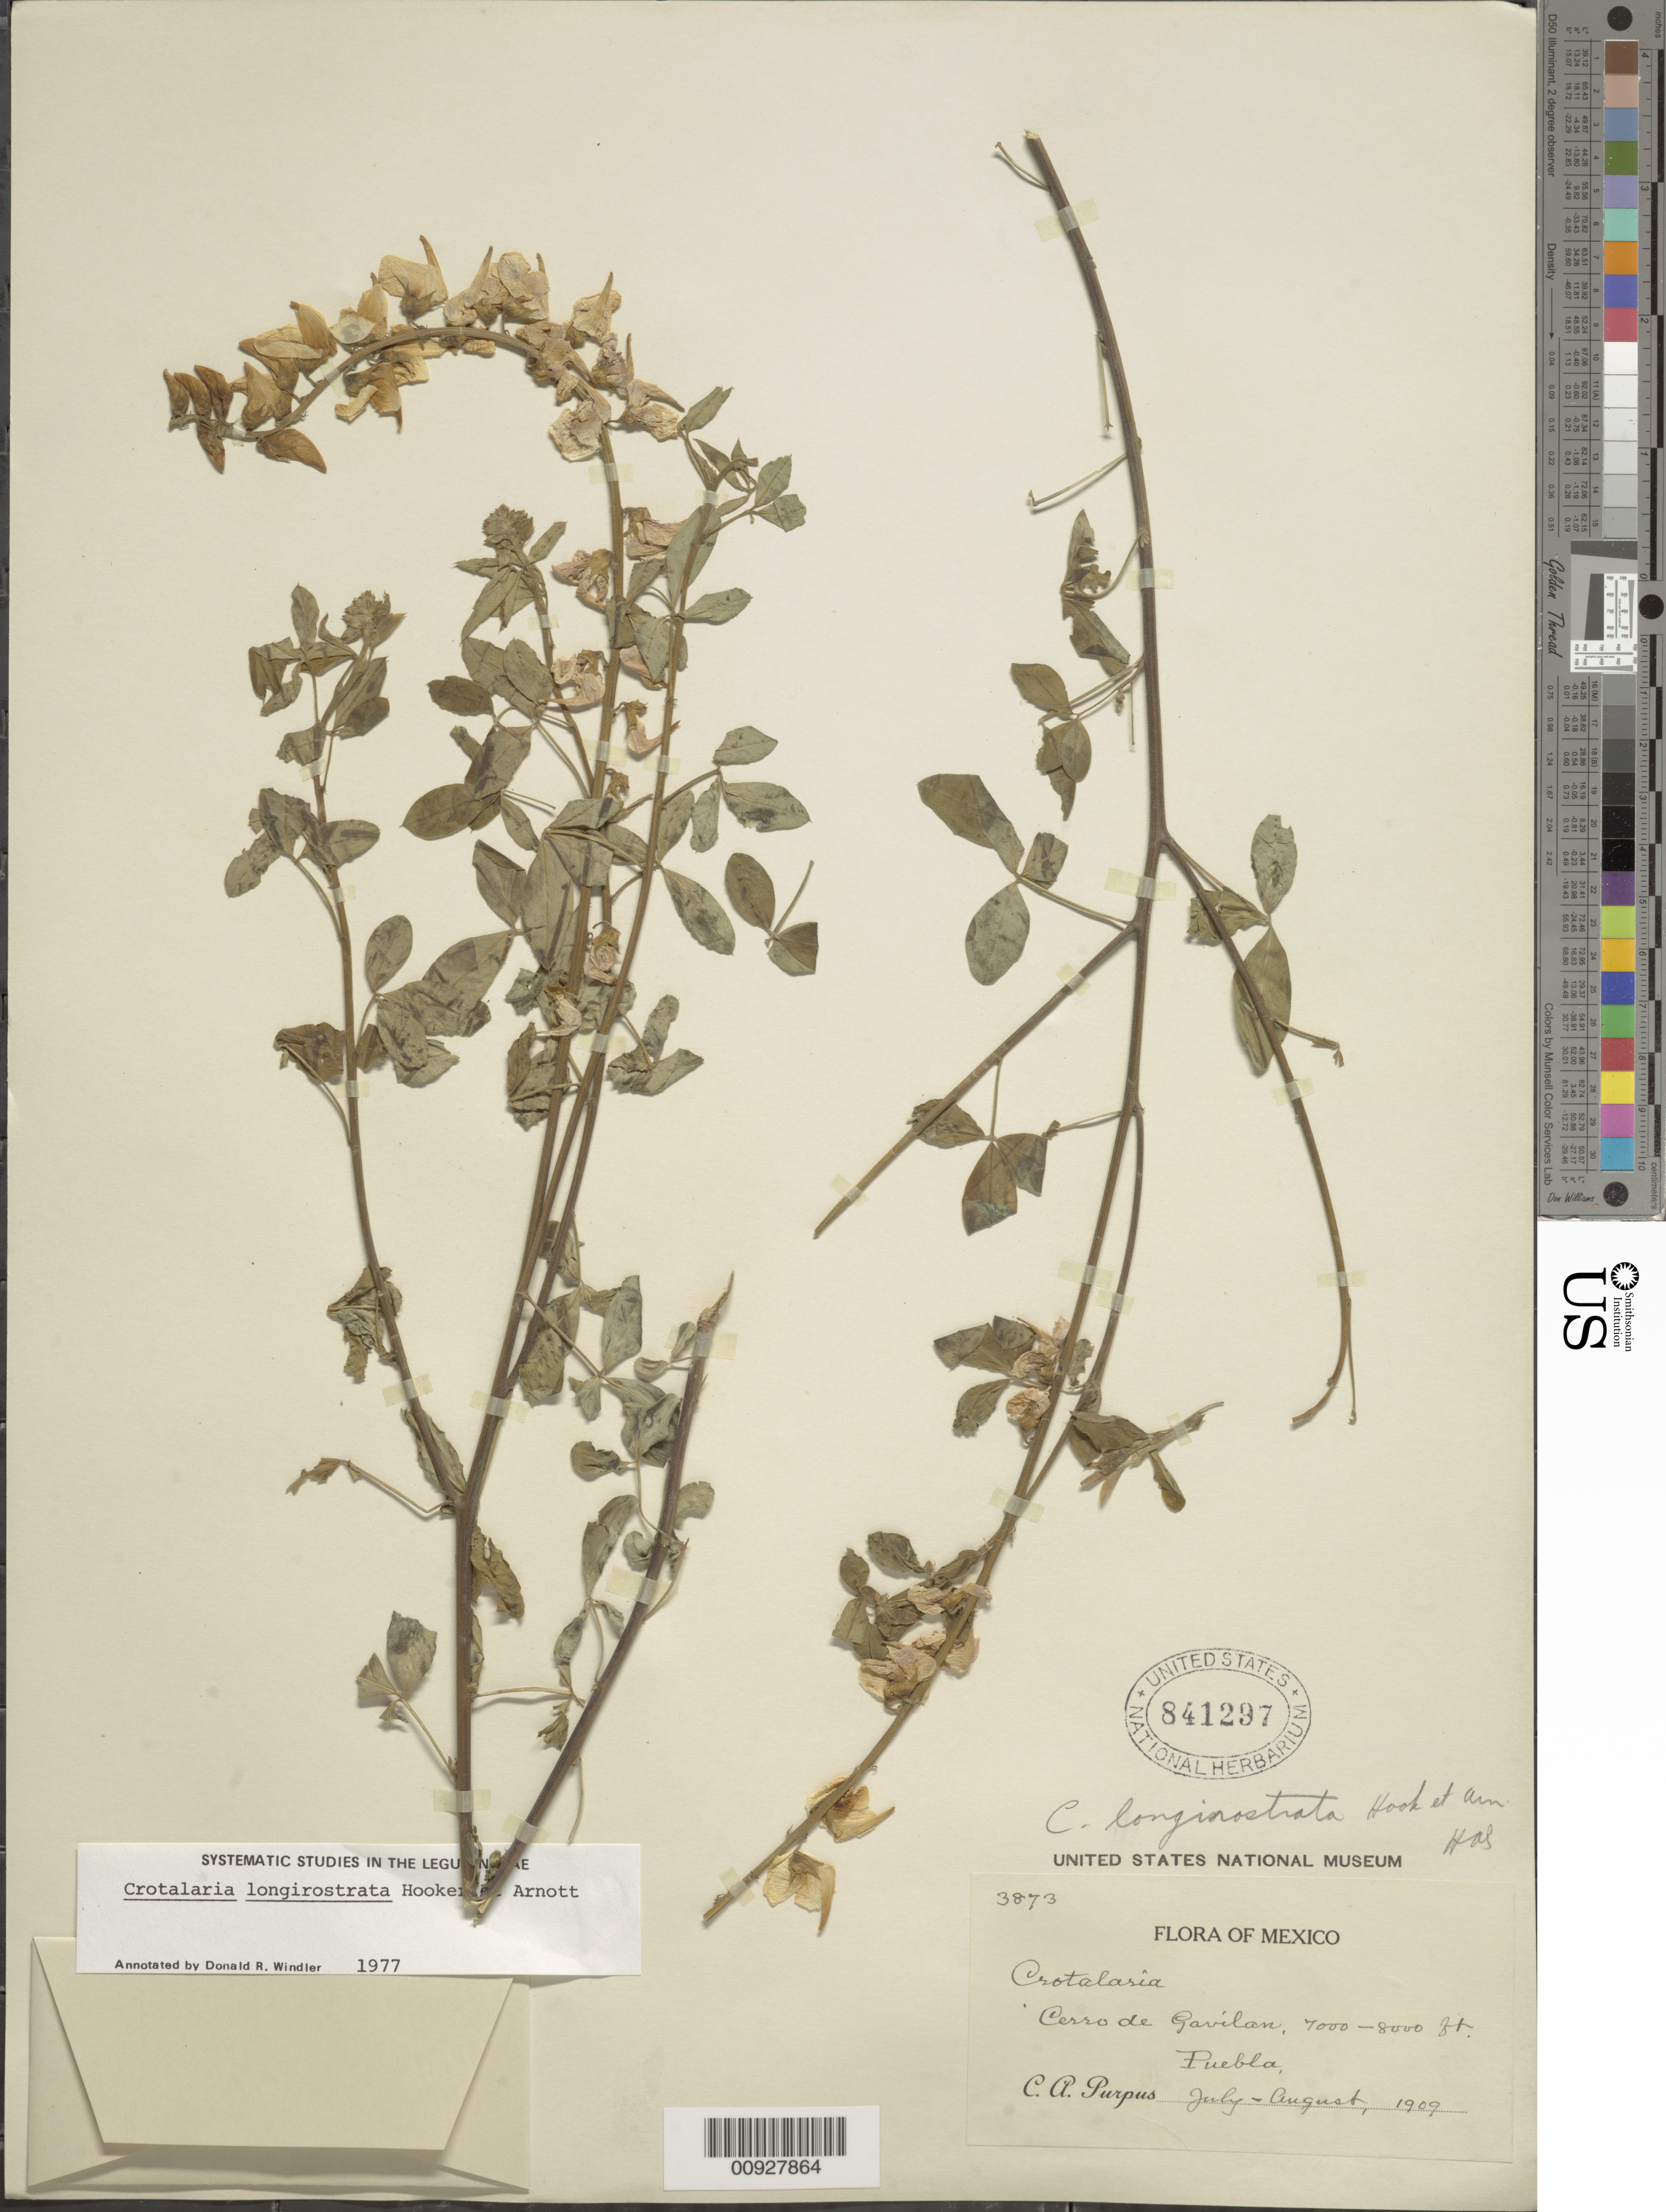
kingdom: Plantae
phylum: Tracheophyta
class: Magnoliopsida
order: Fabales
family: Fabaceae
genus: Crotalaria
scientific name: Crotalaria longirostrata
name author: Hook. & Arn.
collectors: C. A. Purpus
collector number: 3873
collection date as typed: Jul 1909 to -- Aug 1909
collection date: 1909-07/1909-08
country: Mexico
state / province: Puebla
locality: Cerro de Gavilán, Puebla.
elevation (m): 2134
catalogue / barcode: US 841297